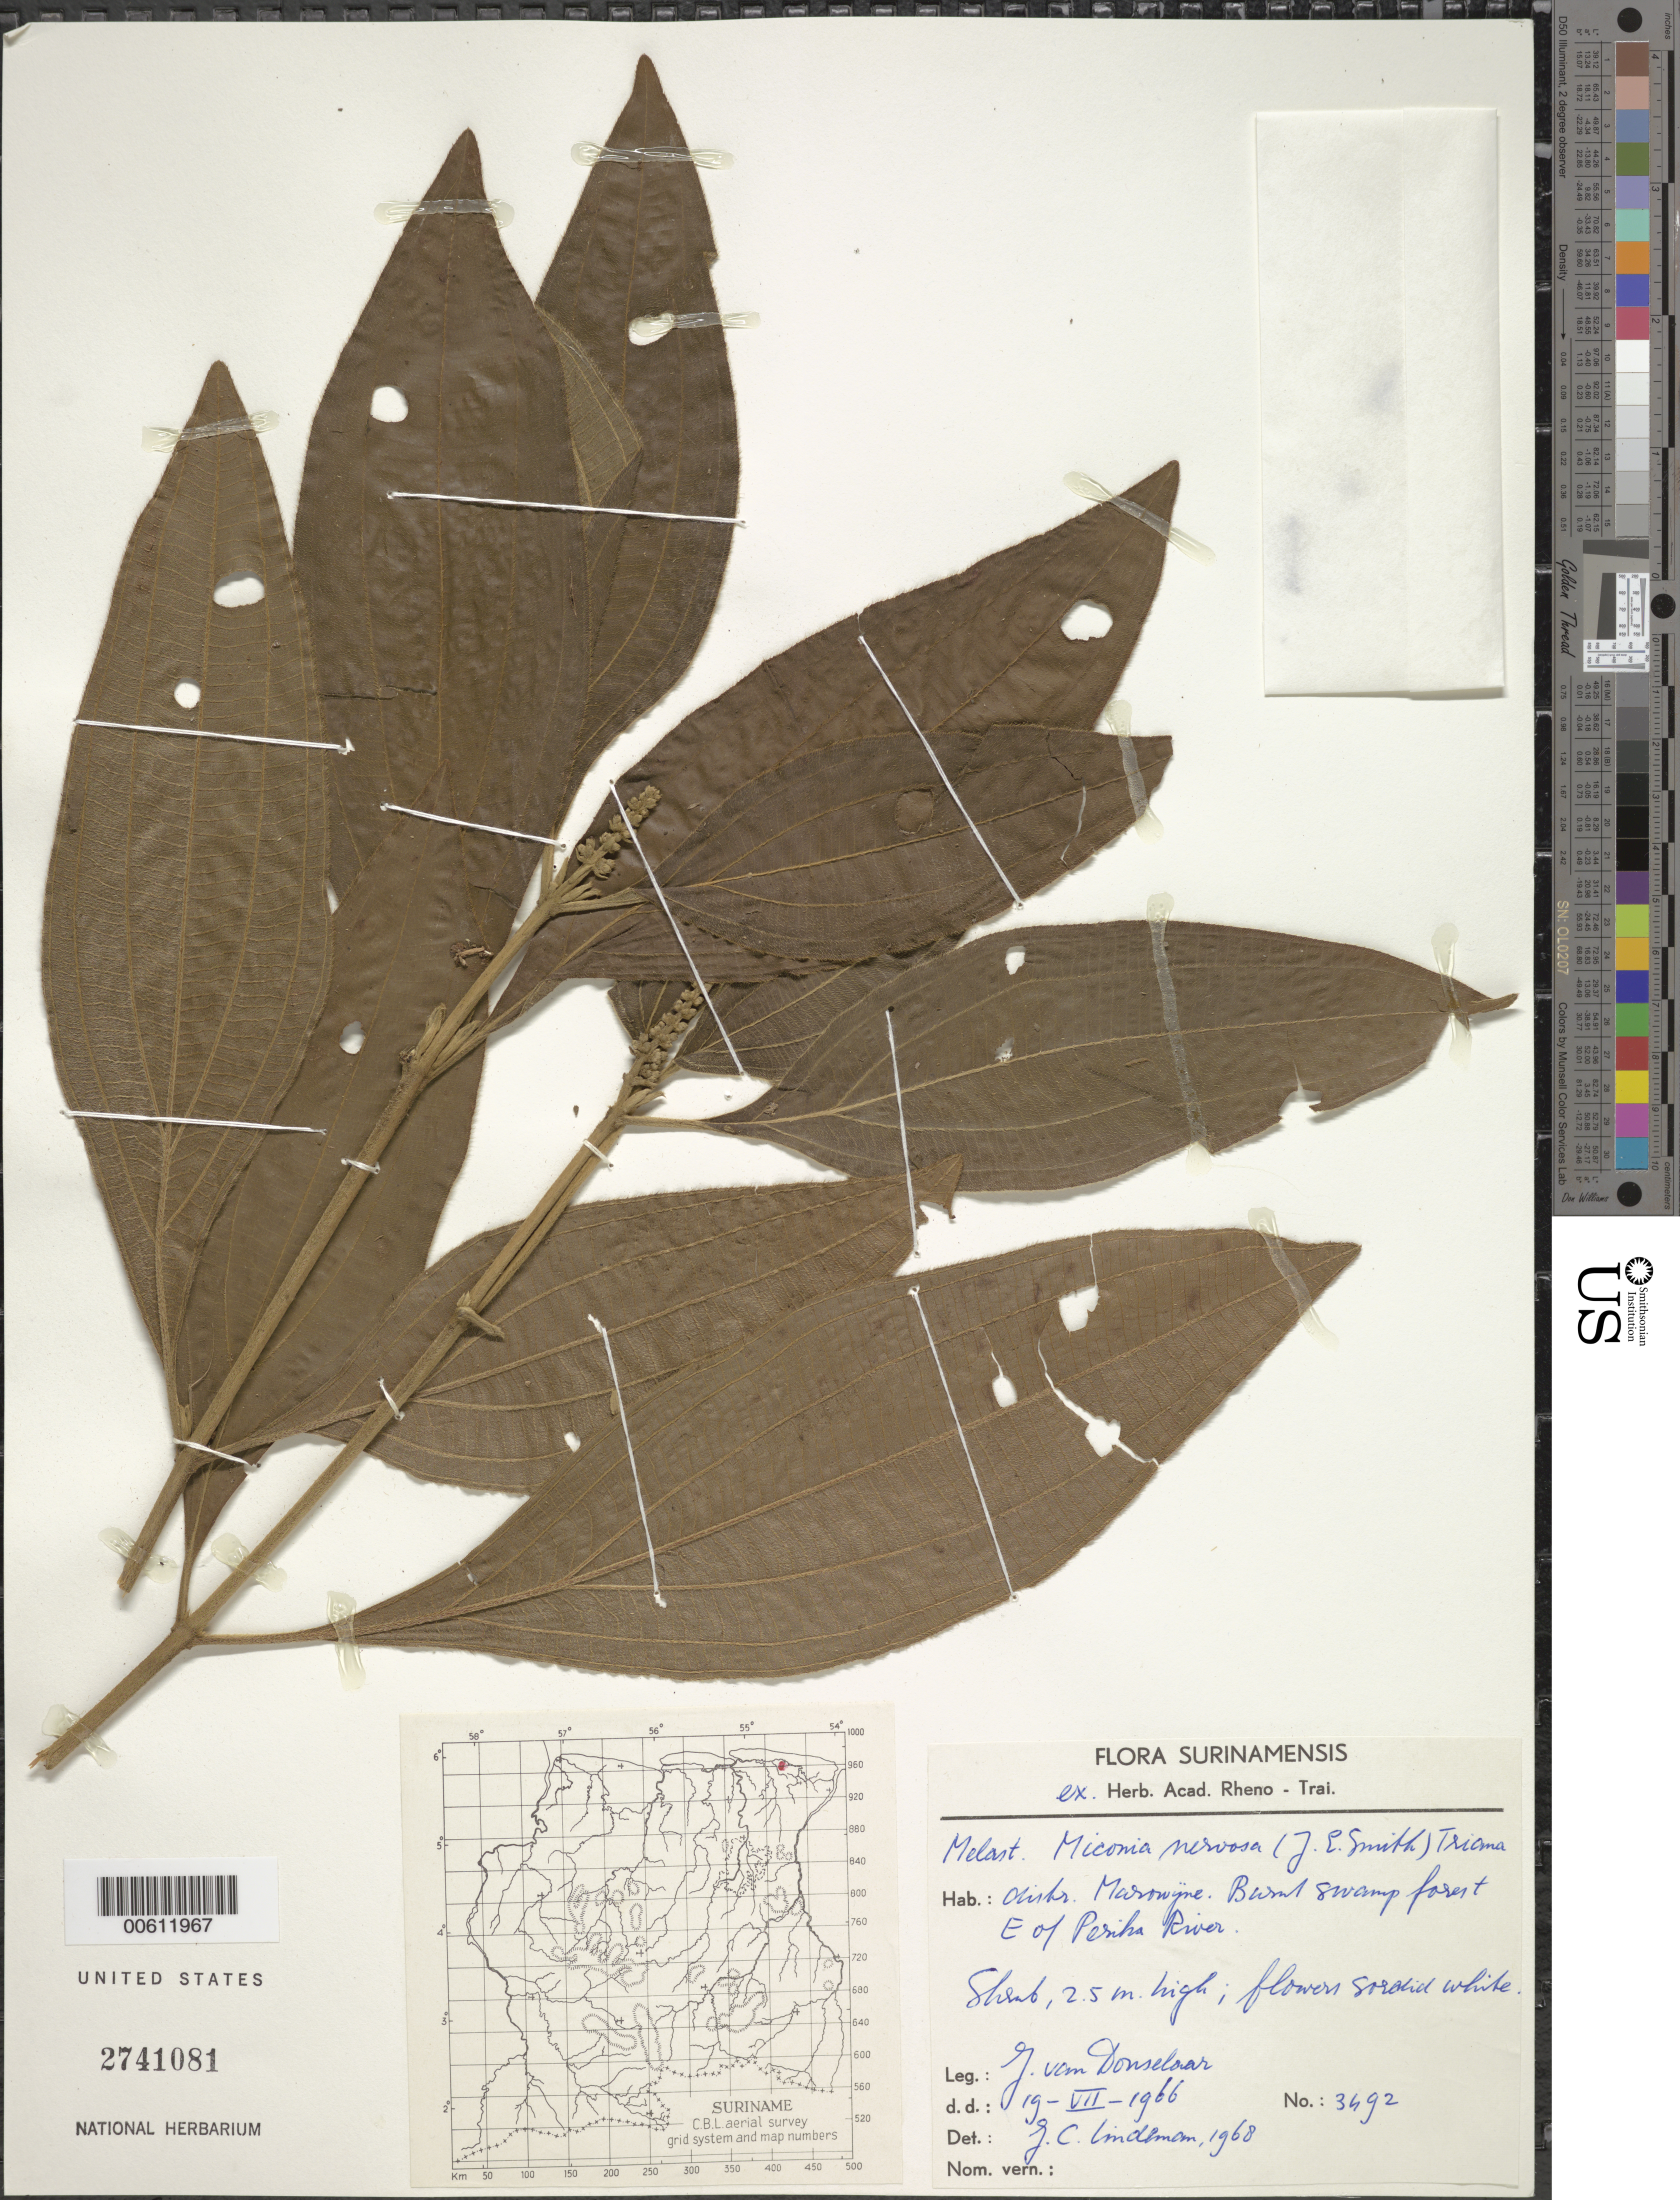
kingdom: Plantae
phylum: Tracheophyta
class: Magnoliopsida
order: Myrtales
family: Melastomataceae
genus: Miconia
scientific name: Miconia nervosa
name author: (Sm.) Triana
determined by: Lindeman, J. C.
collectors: J. Donselaar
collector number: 3492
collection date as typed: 19-Jul-66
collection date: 1966-07-19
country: Suriname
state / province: Marowijne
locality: Perica R., E of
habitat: Burnt swamp forest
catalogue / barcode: US 2741081